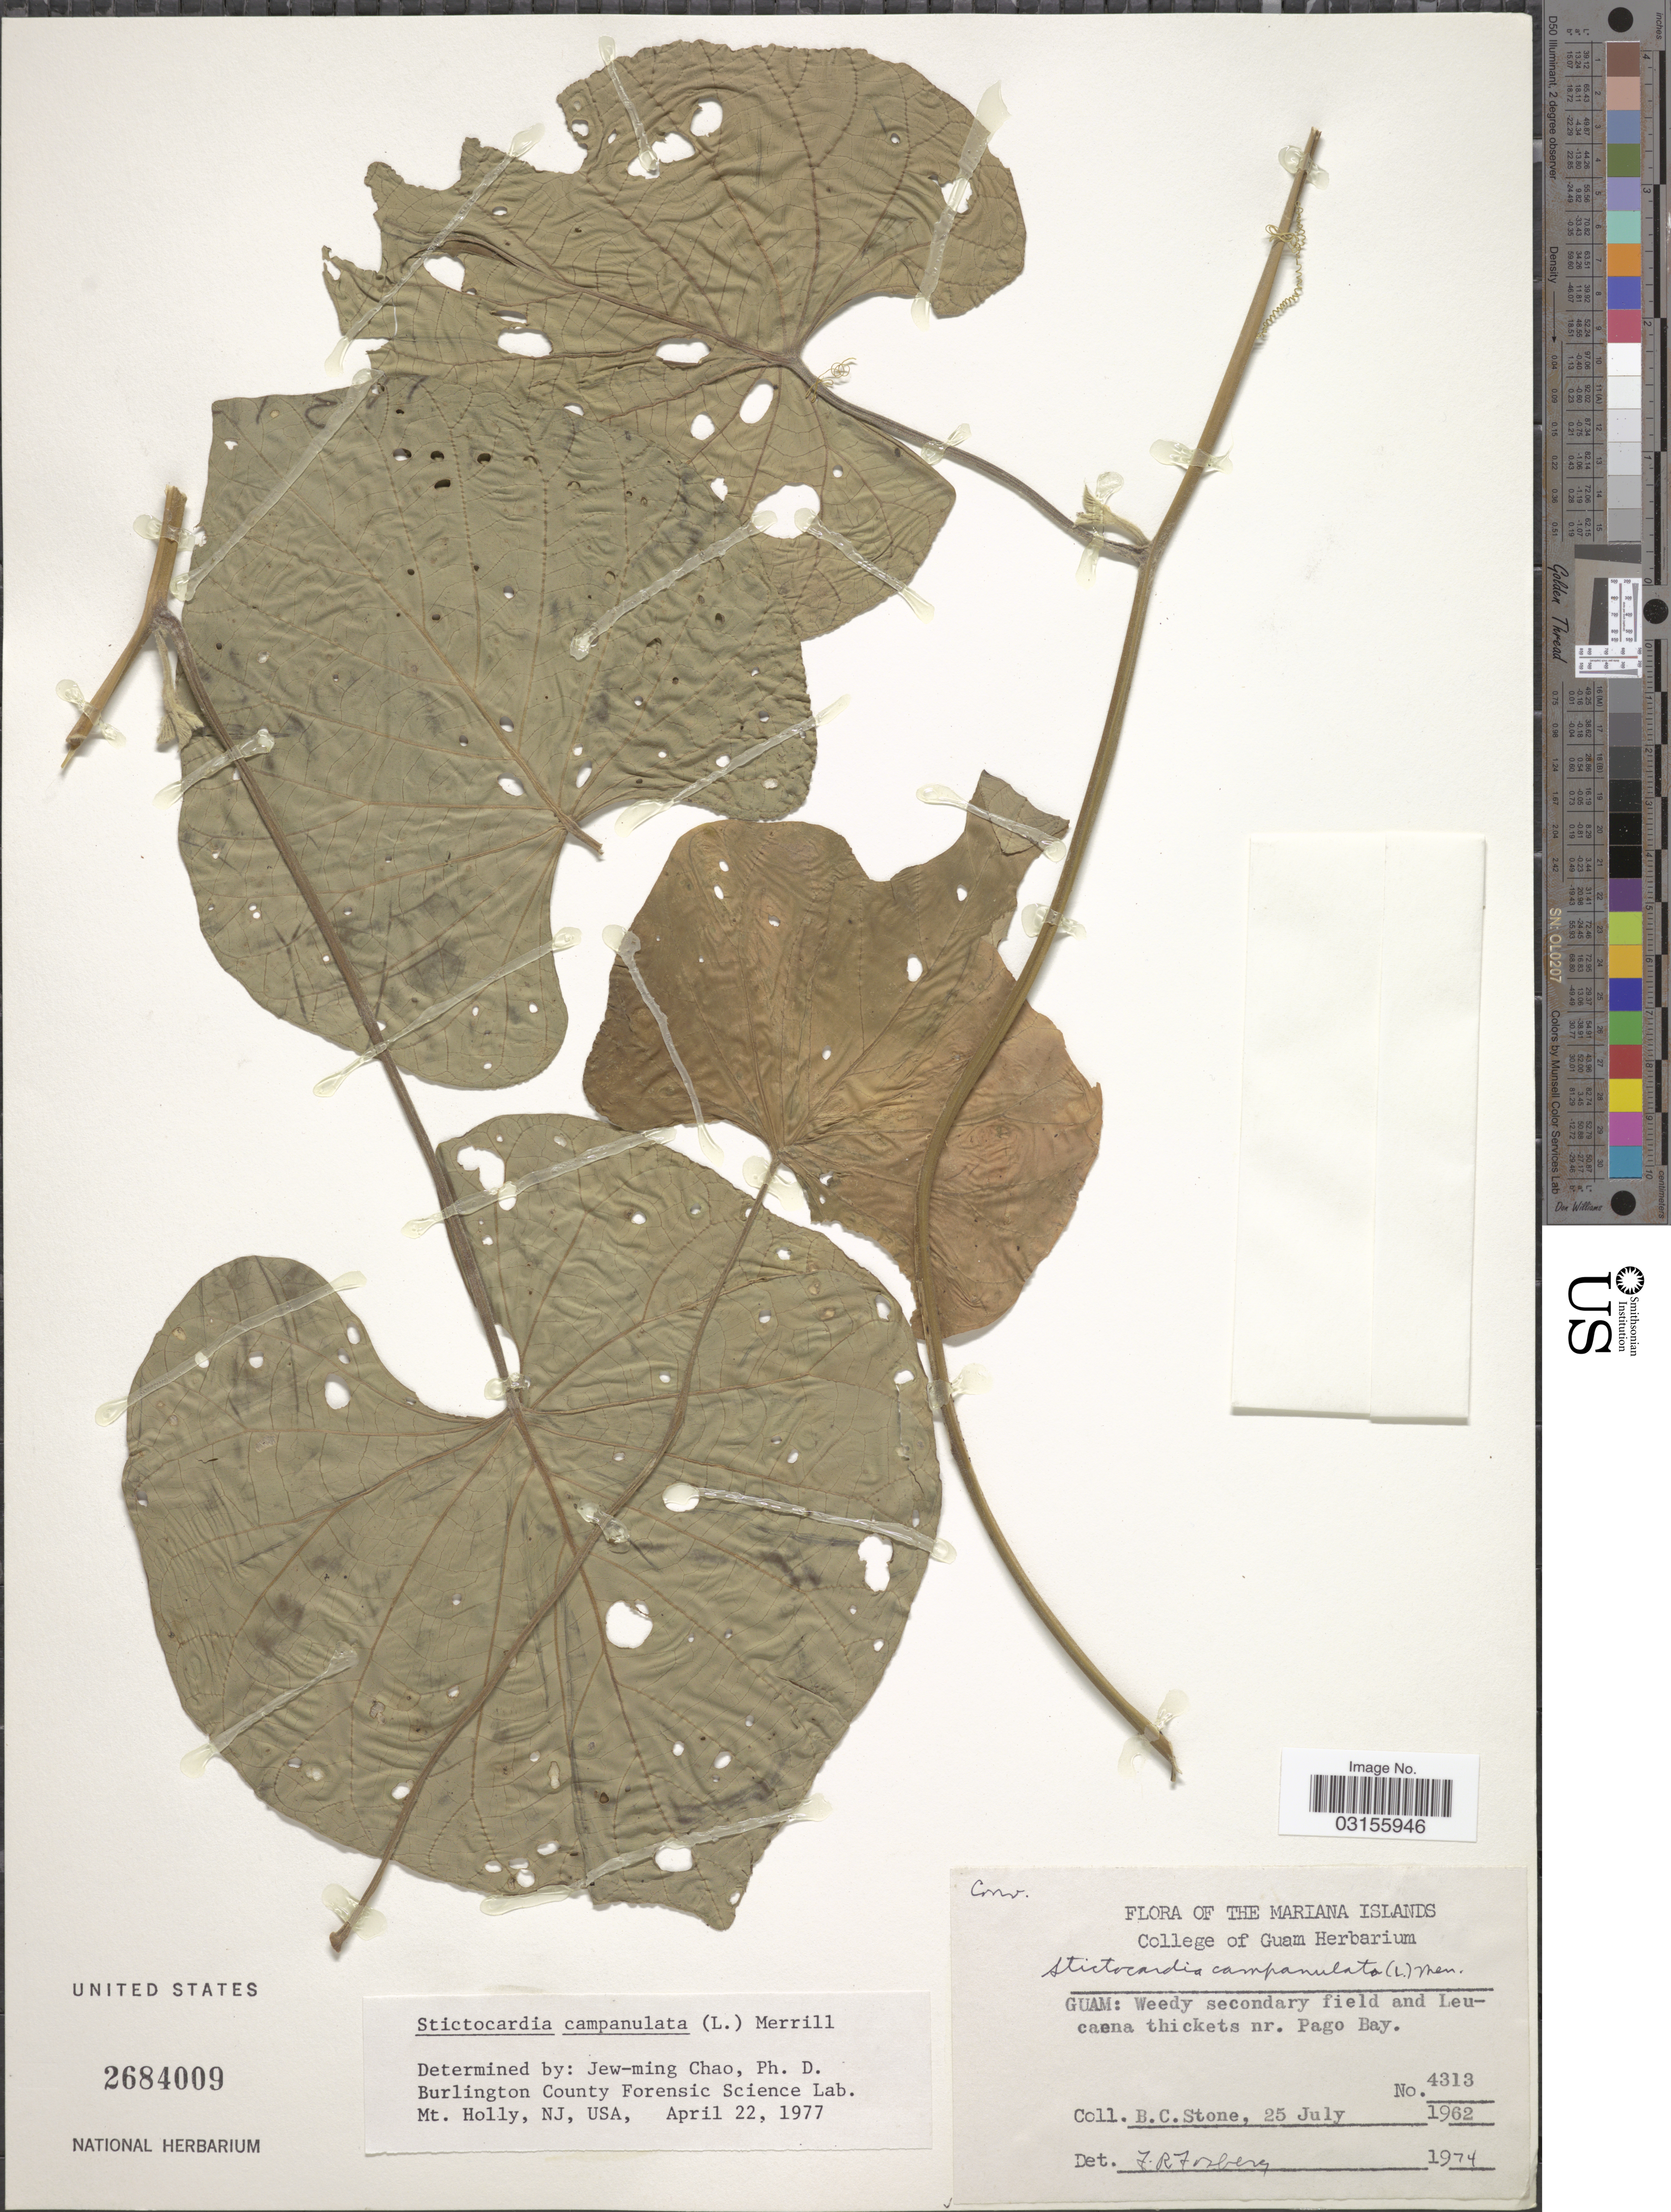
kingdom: Plantae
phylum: Tracheophyta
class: Magnoliopsida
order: Solanales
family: Convolvulaceae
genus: Stictocardia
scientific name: Stictocardia tiliifolia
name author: (Desr.) Hallier f.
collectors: B. C. Stone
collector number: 4313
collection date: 1962-07-25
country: Guam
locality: Mariana Islands. Nr. Pago Bay.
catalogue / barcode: US 2684009